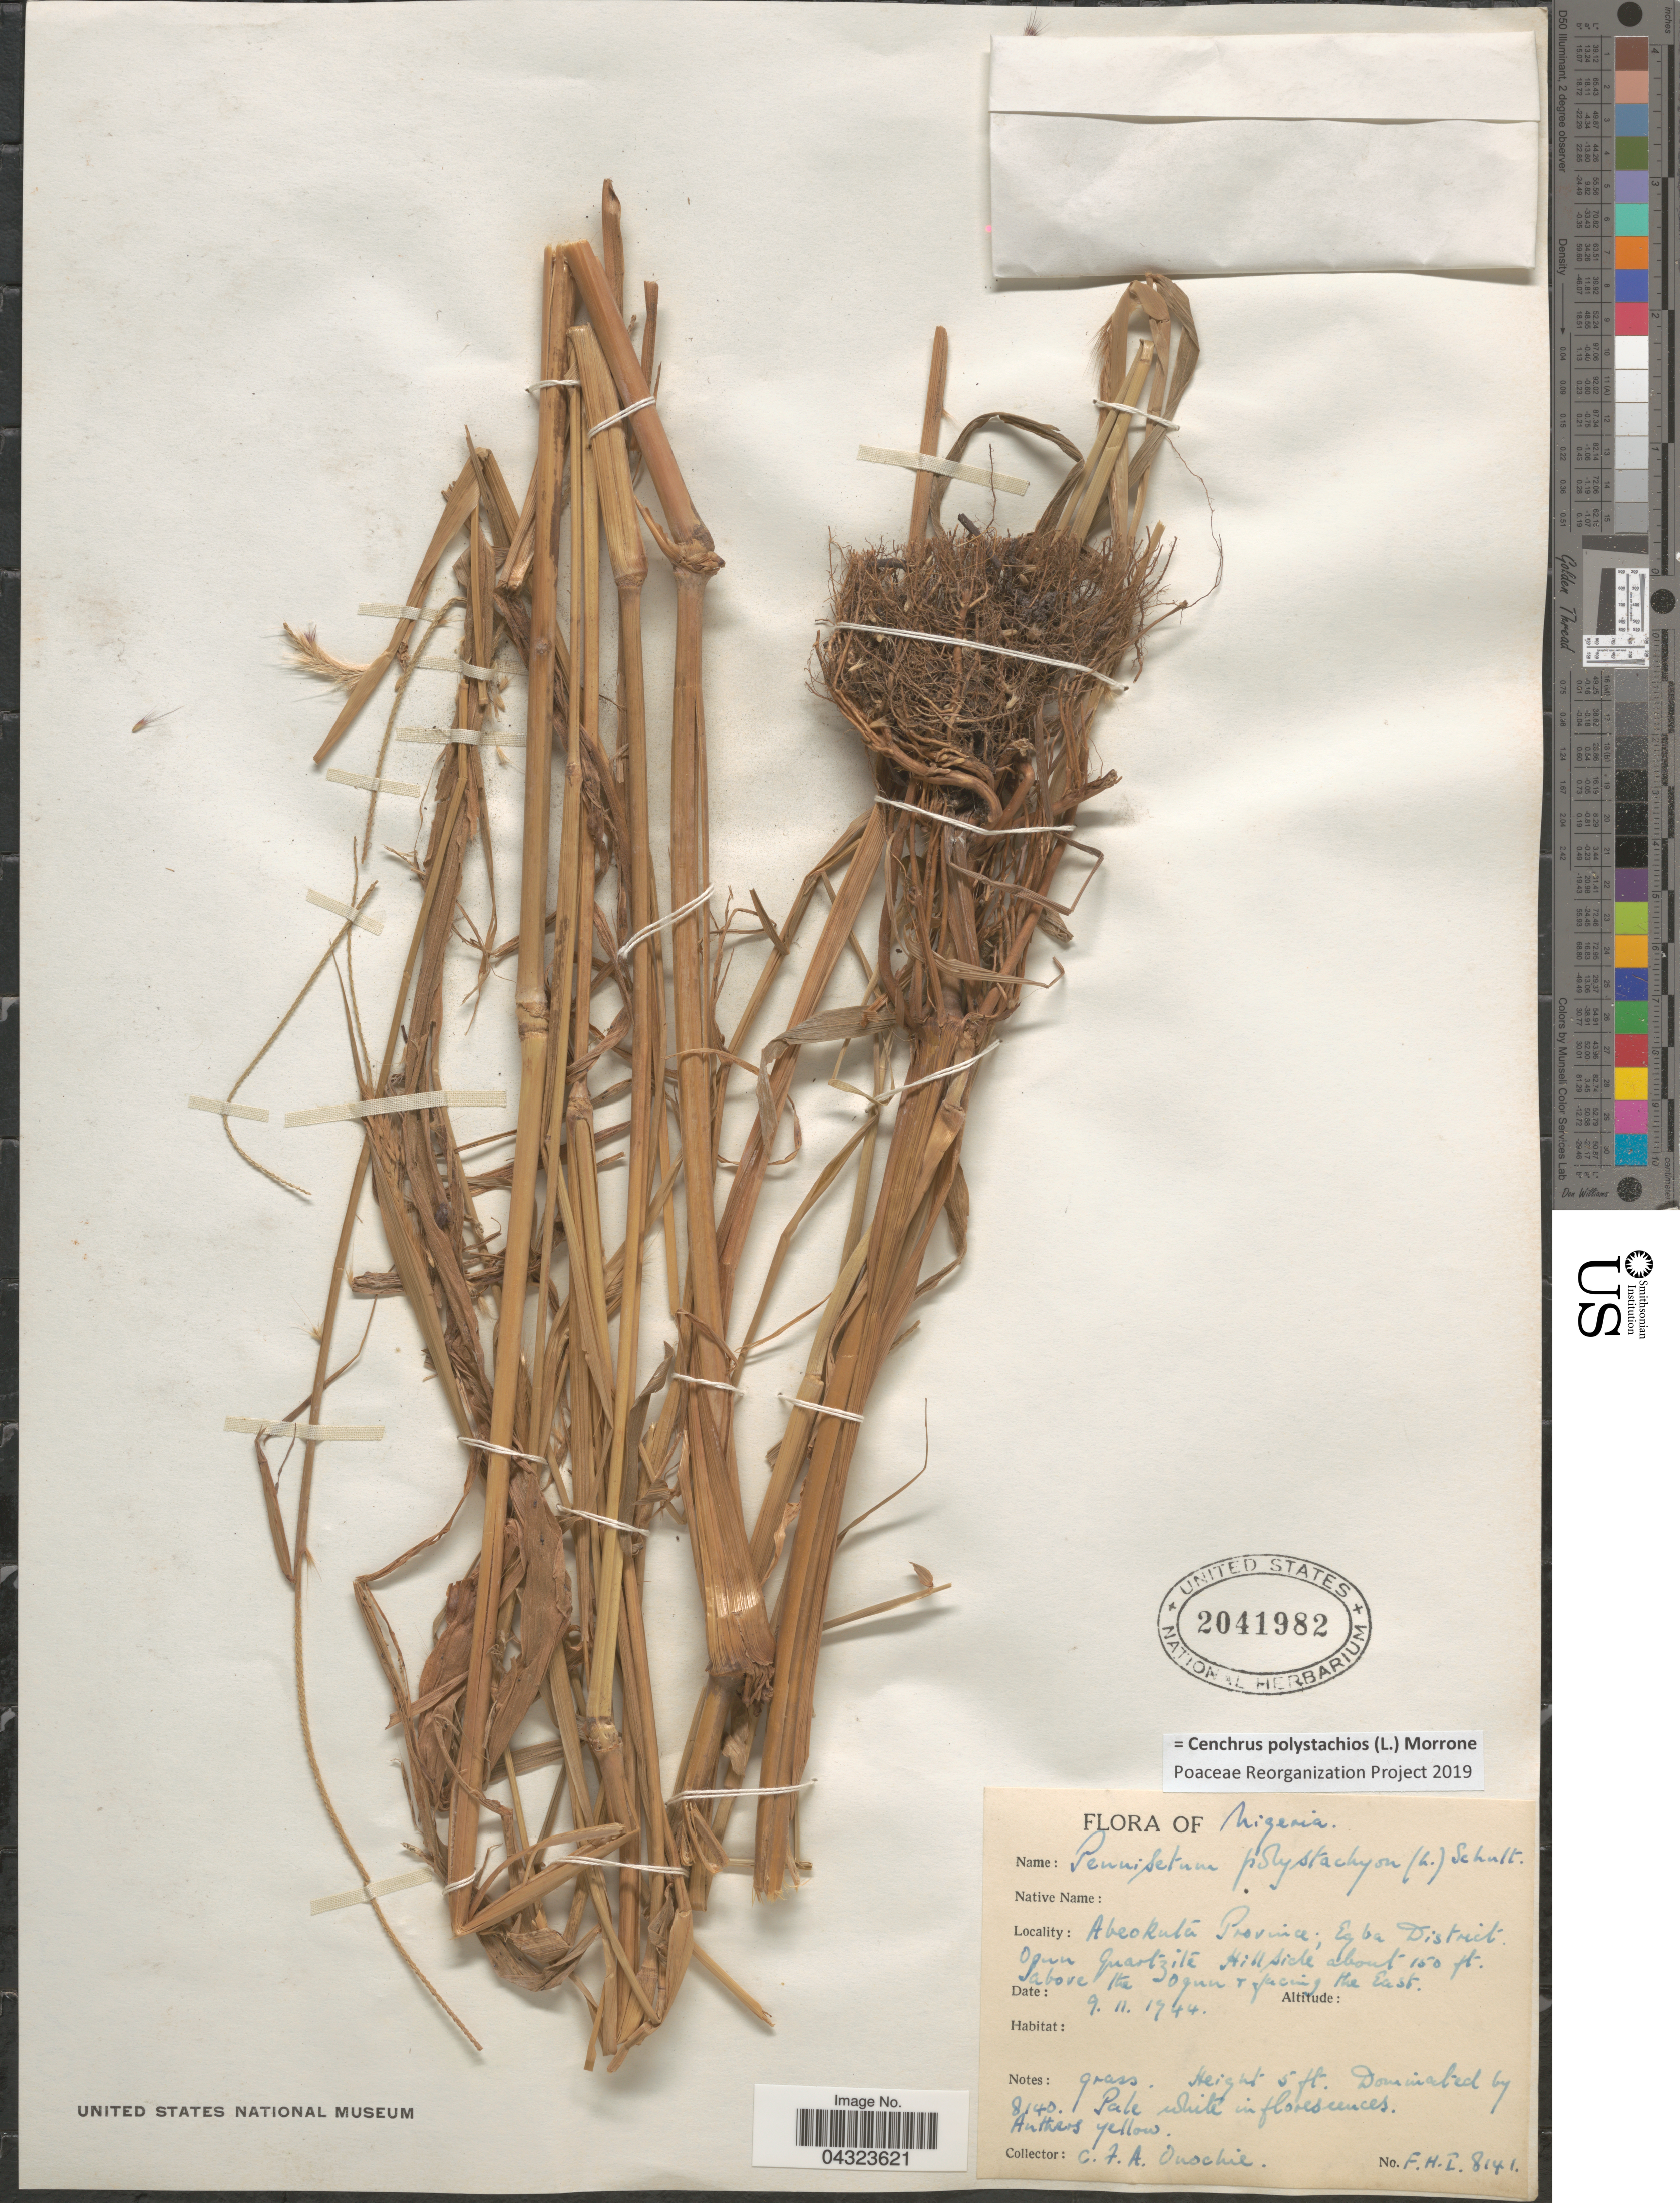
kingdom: Plantae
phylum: Tracheophyta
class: Liliopsida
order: Poales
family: Poaceae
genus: Cenchrus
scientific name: Cenchrus polystachios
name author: (L.) Morrone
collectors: C. Onochie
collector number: FHI8141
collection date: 1944-11-09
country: Nigeria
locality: Abeokuta Province; Egba District. Ogun Quartzite Hillside. Above the Ogun & facing the East.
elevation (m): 46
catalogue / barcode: US 2041982